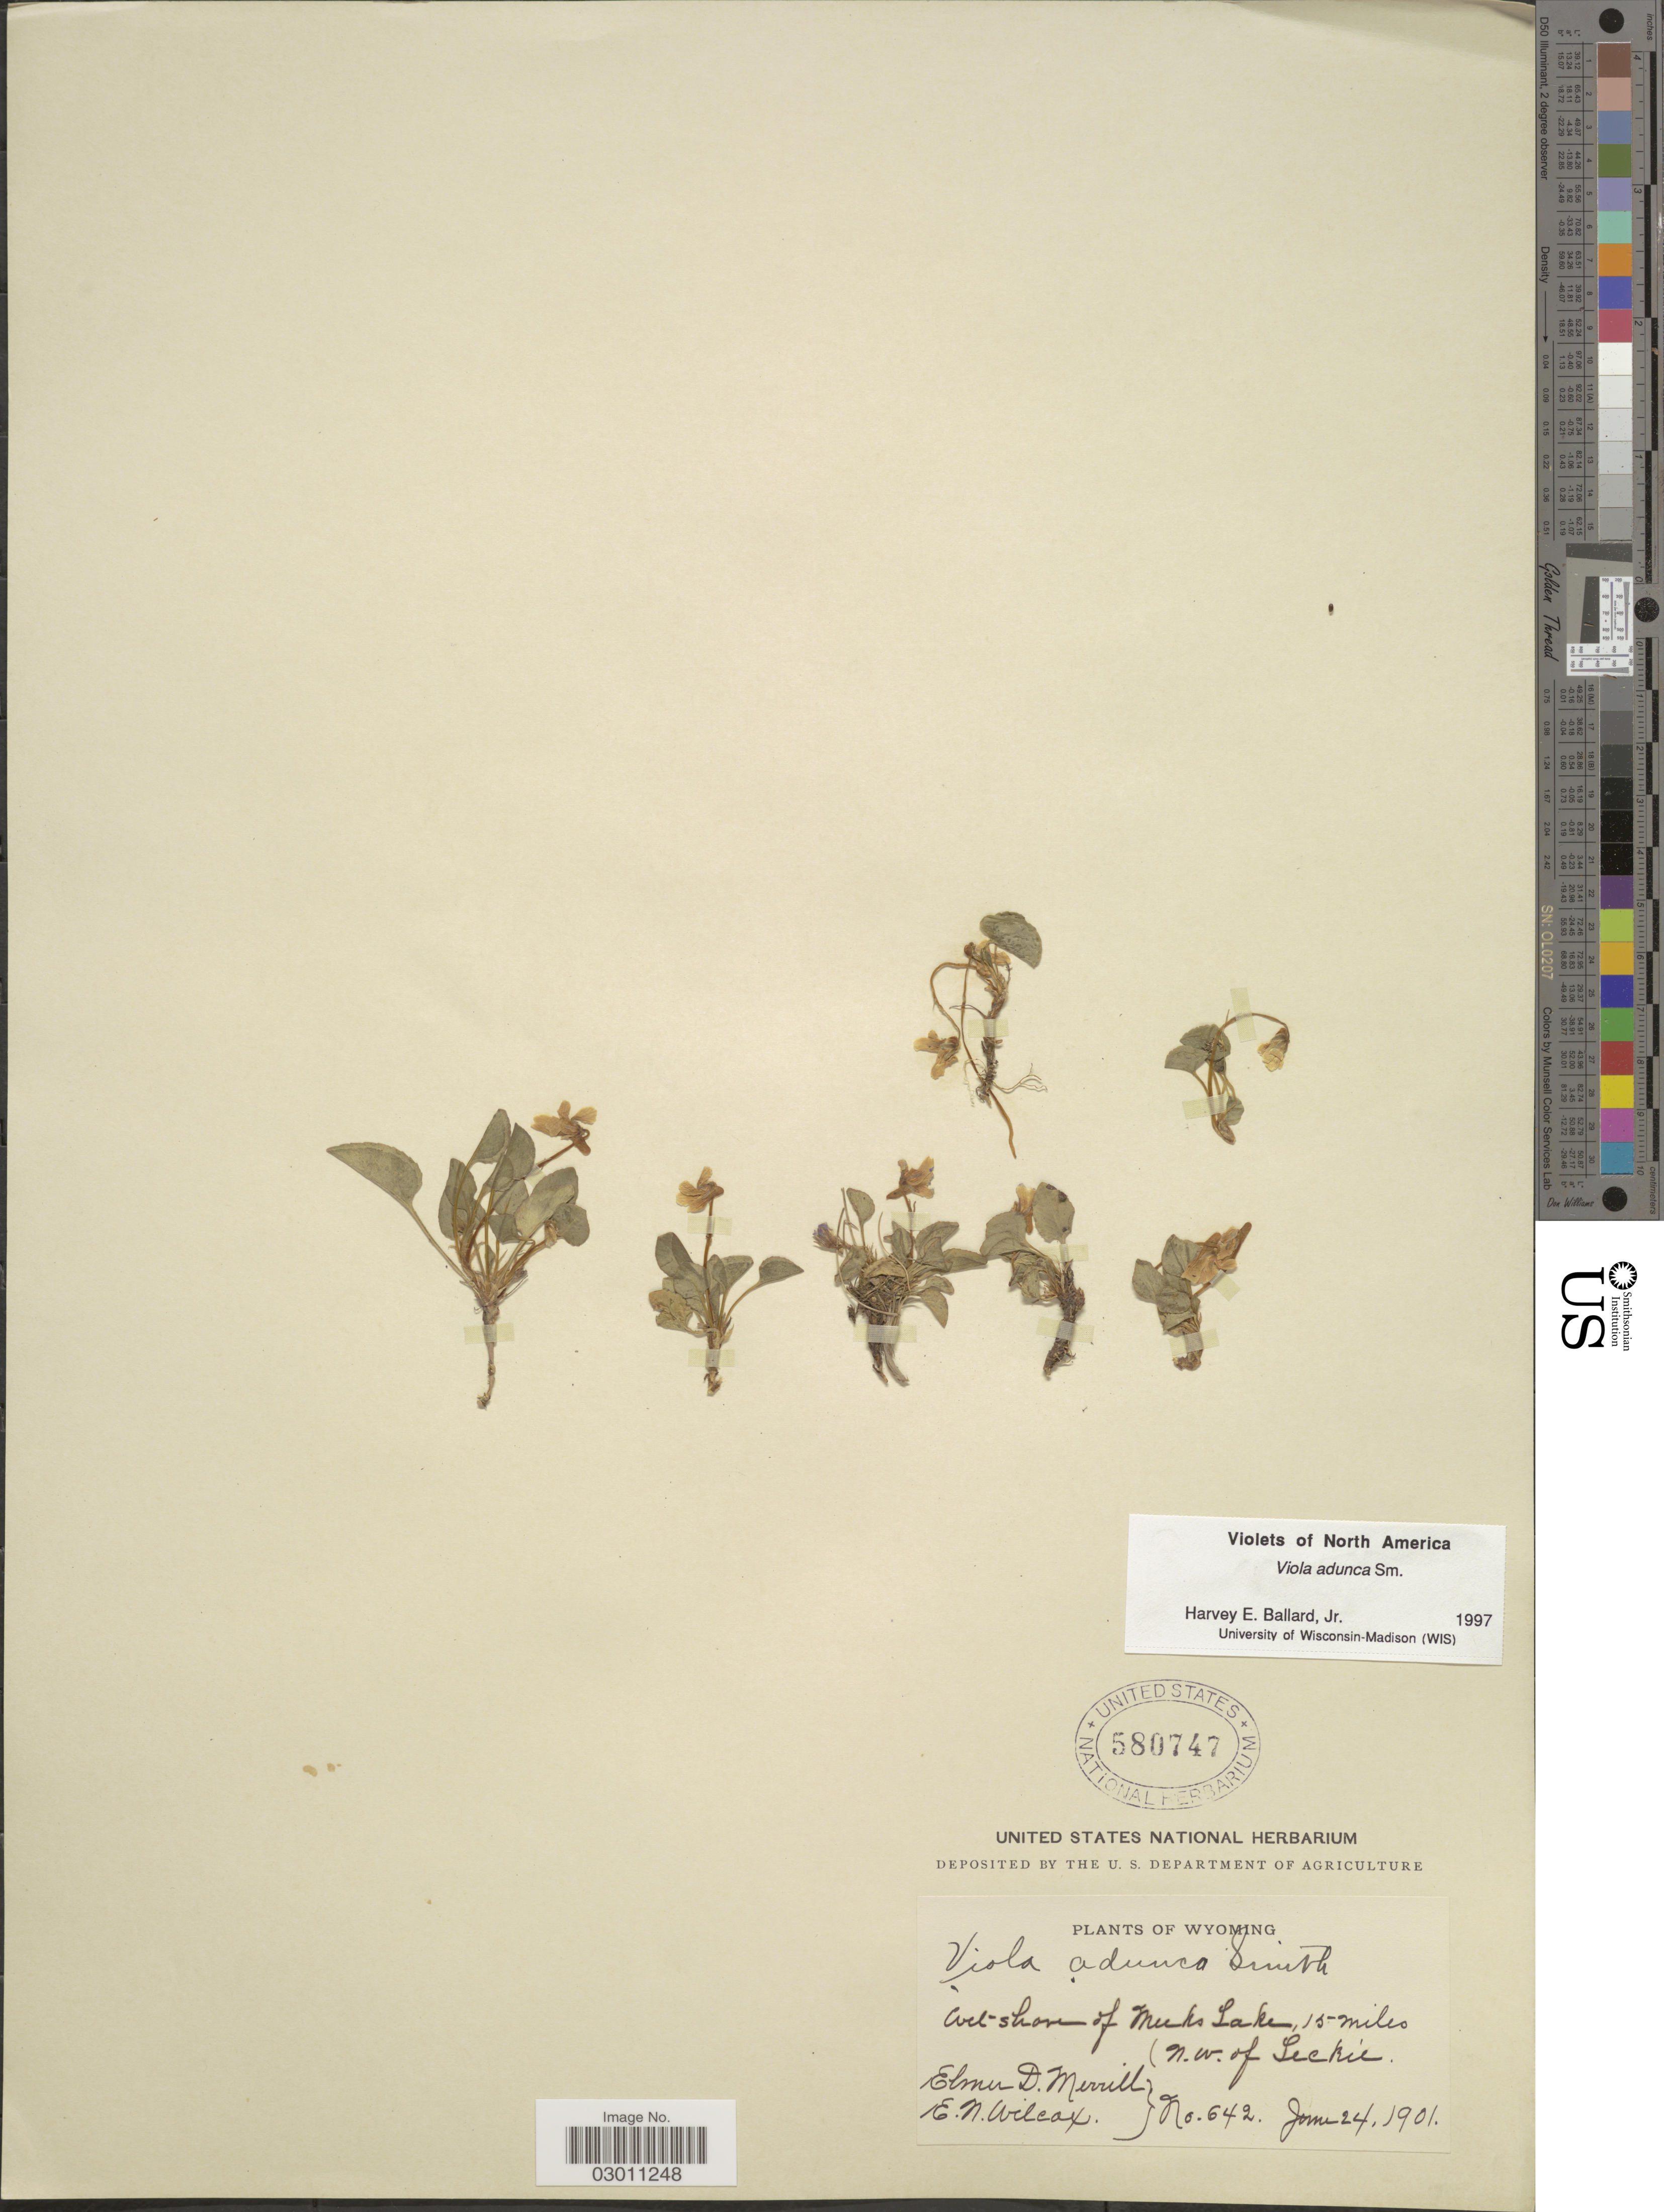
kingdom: Plantae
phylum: Tracheophyta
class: Magnoliopsida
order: Malpighiales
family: Violaceae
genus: Viola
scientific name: Viola adunca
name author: Sm.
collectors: E. D. Merrill & E. Wilcox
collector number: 642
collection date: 1901-06-24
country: United States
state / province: Wyoming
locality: Wet shore of Meeks Lake, 15 miles (N.W. of Leckie.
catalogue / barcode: US 580747